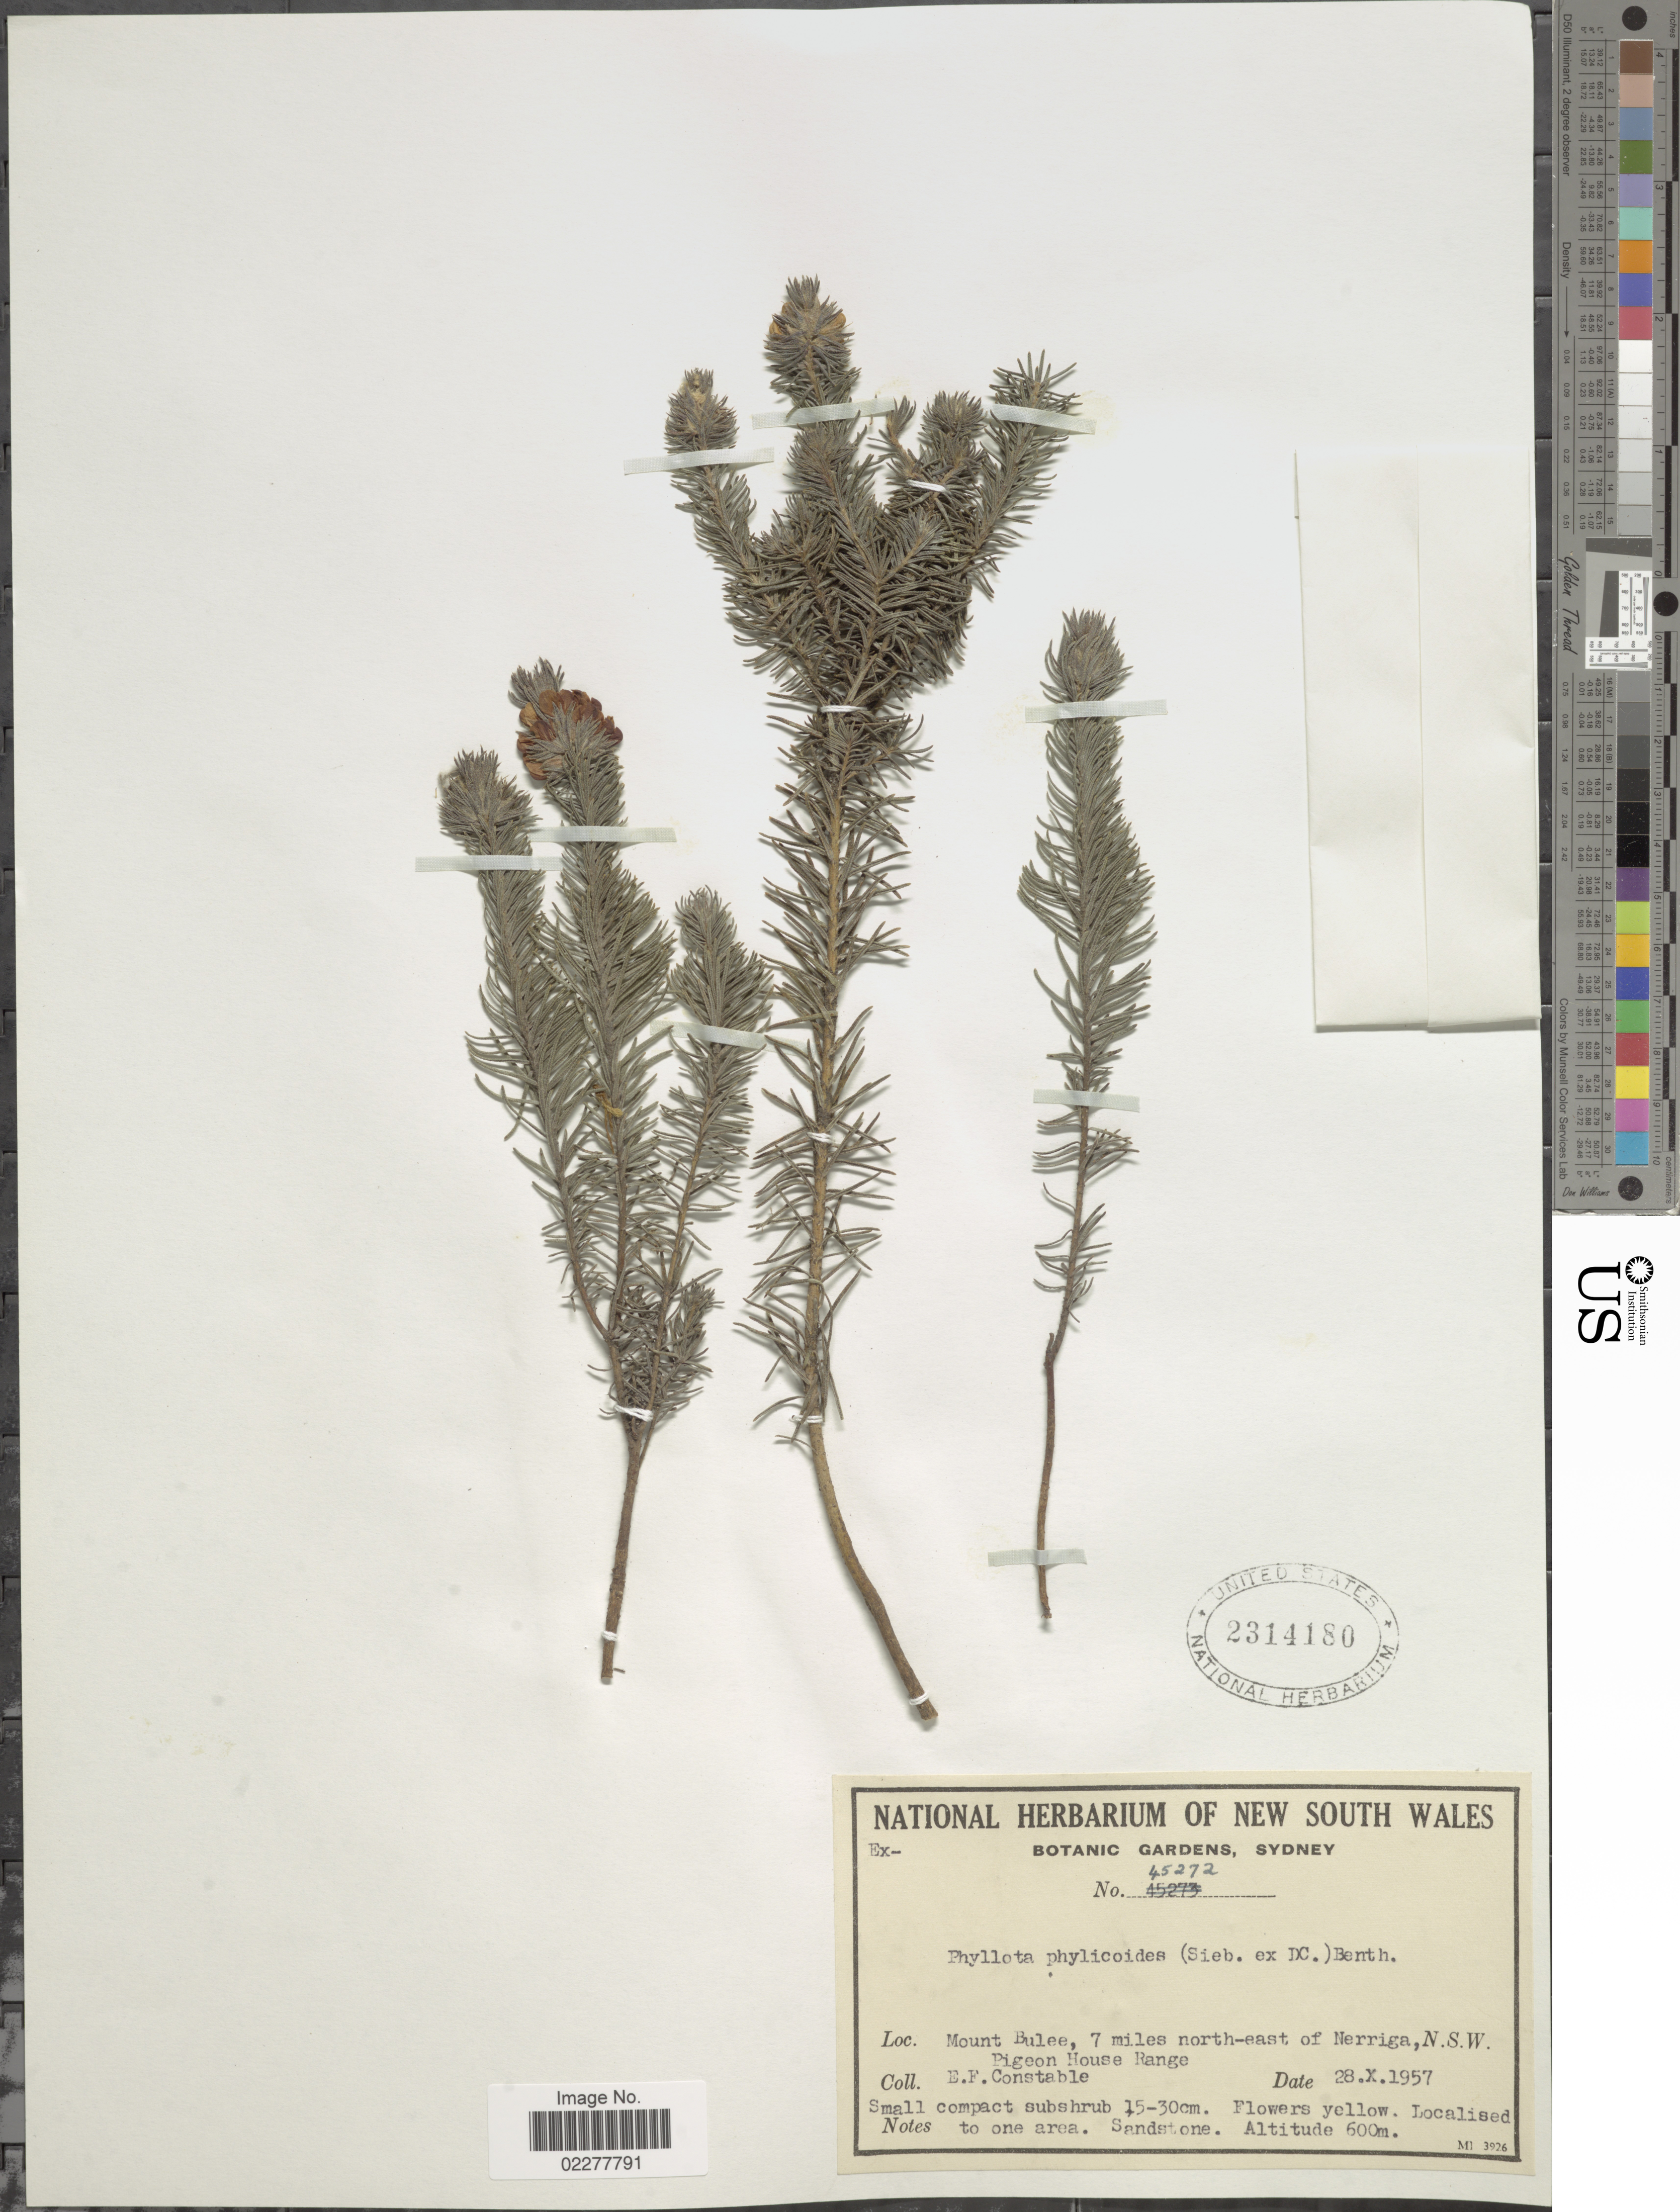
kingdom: Plantae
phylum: Tracheophyta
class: Magnoliopsida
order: Fabales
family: Fabaceae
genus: Phyllota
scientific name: Phyllota phylicoides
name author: Benth.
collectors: E. F. Constable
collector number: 45272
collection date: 1957-10-28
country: Australia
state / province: New South Wales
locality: Mount Bulee, 7 miles north-east of Nerriga, Pigeon House Range. N.S.W.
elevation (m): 600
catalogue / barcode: US 2314180